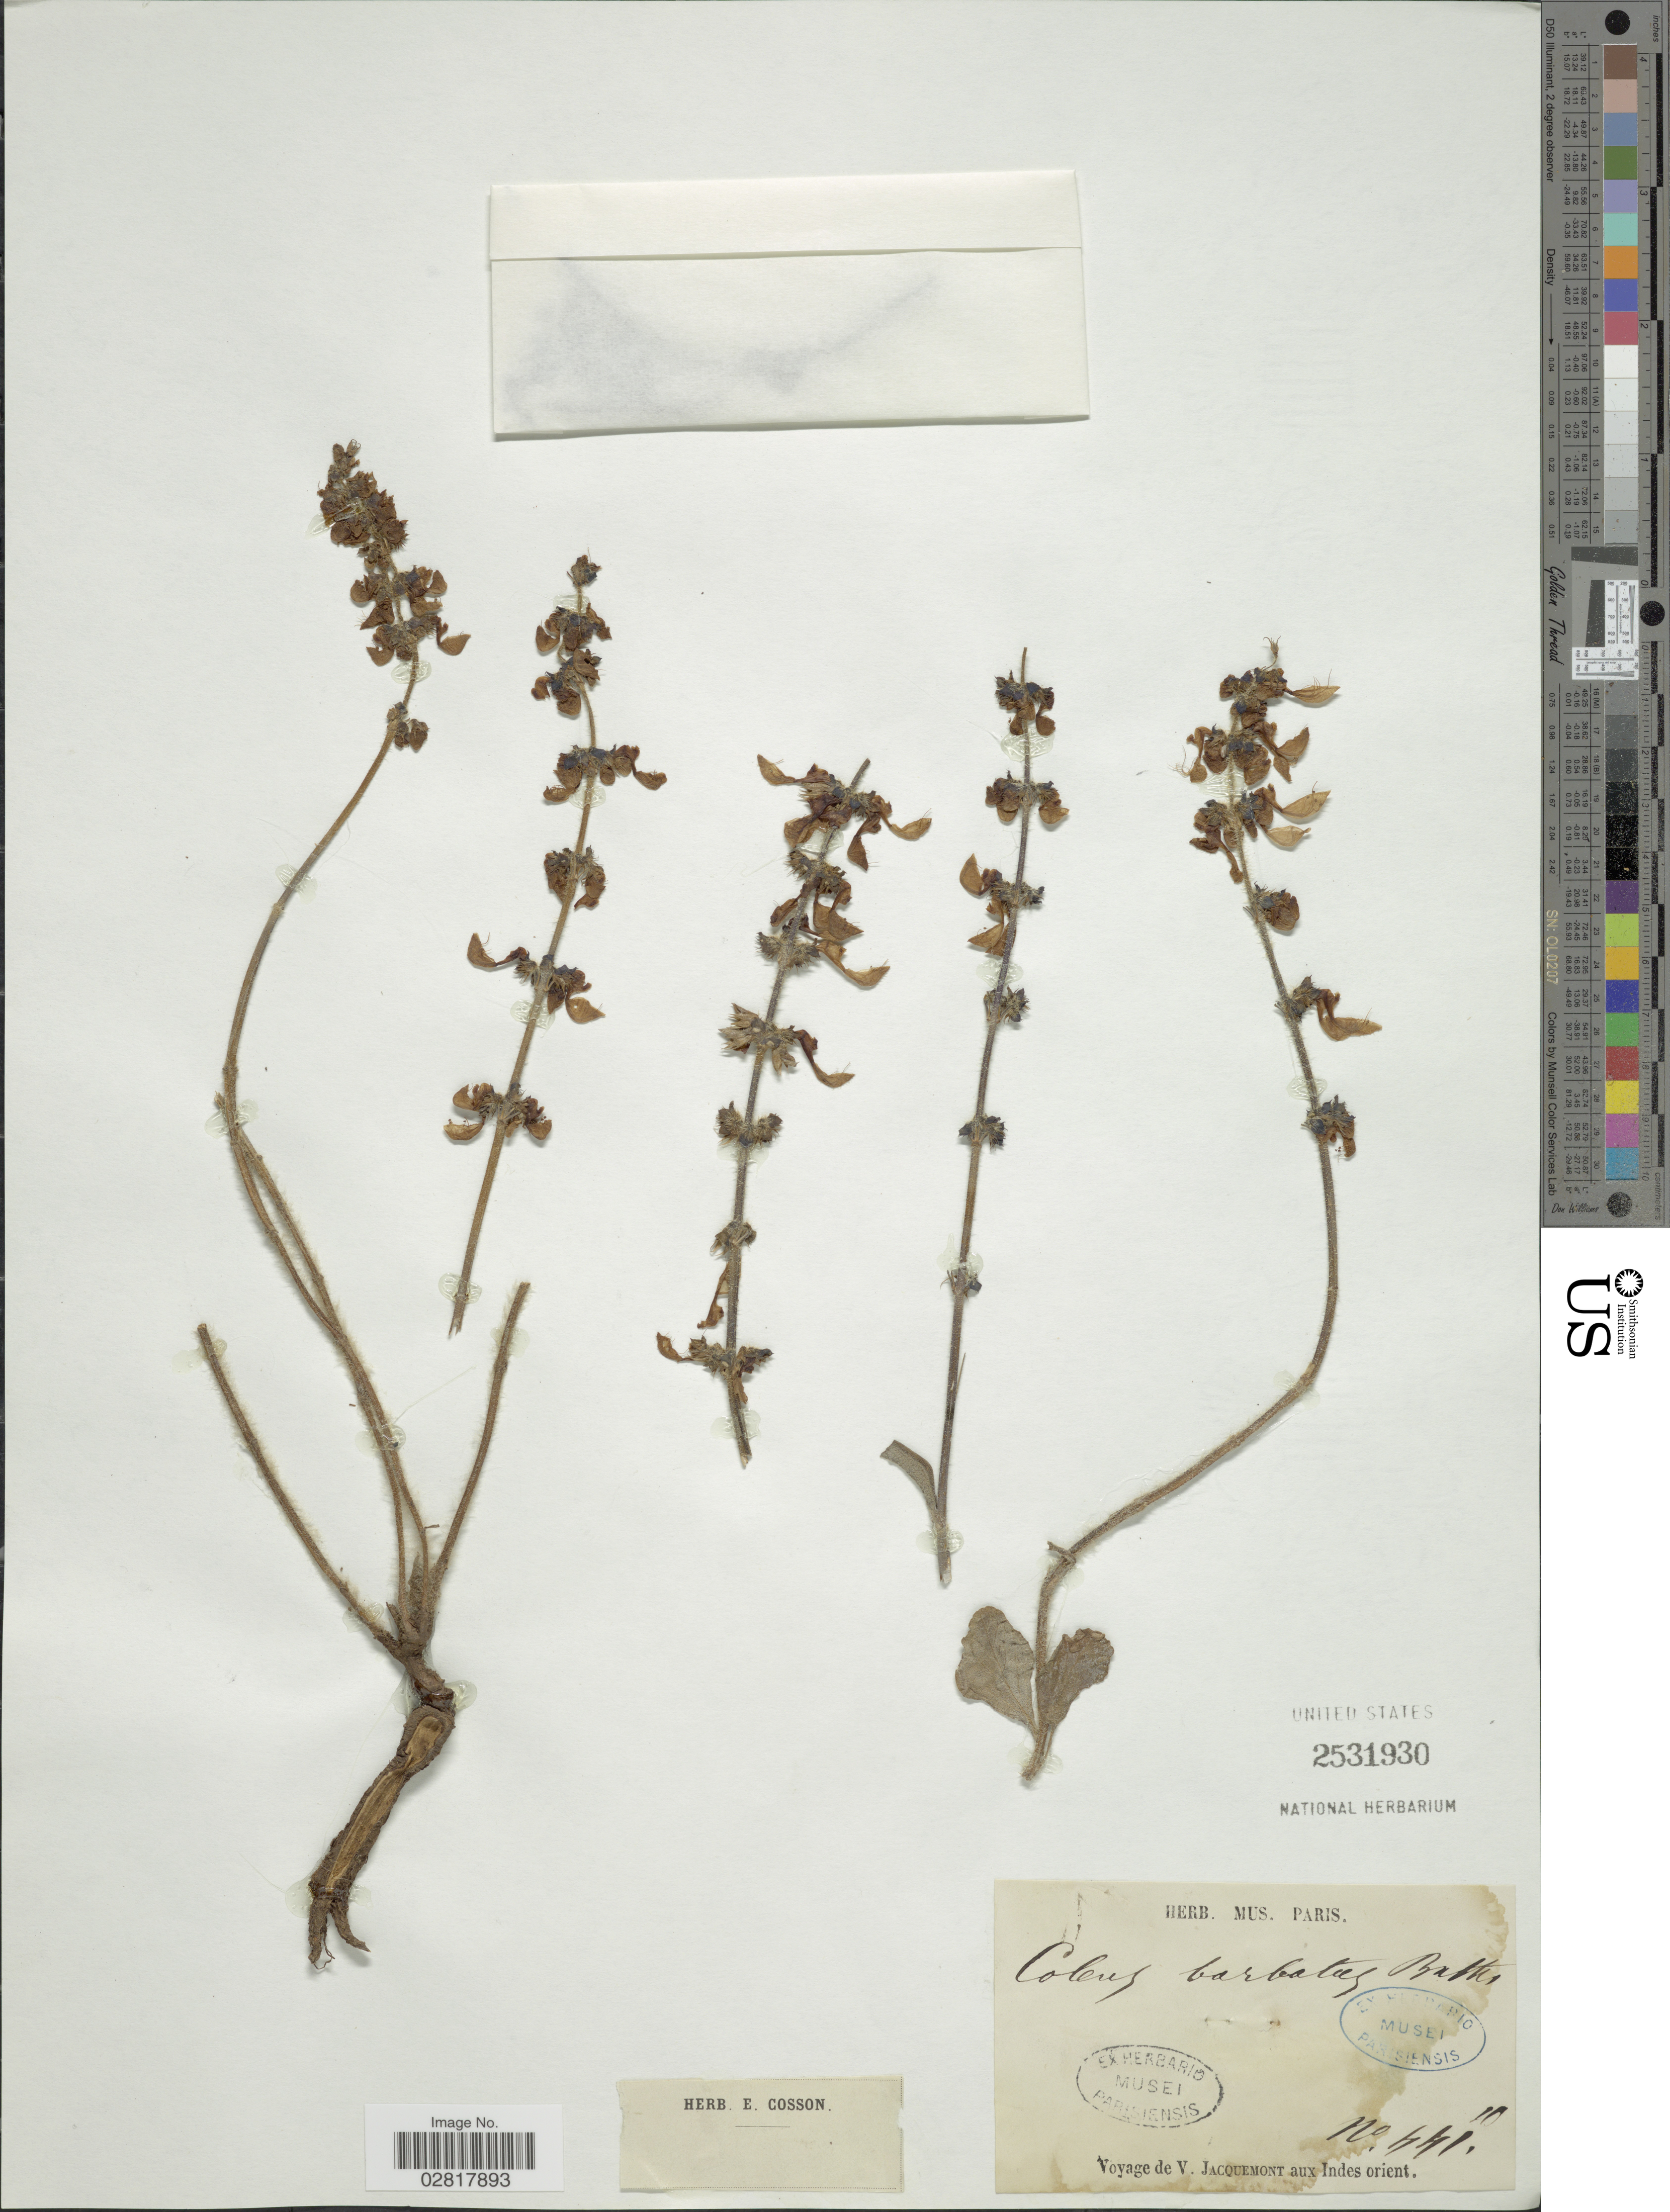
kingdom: Plantae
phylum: Tracheophyta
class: Magnoliopsida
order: Lamiales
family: Lamiaceae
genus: Plectranthus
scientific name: Plectranthus barbatus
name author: Andrews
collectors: V. Jacquemont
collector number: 441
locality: Indes orient.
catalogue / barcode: US 2531930